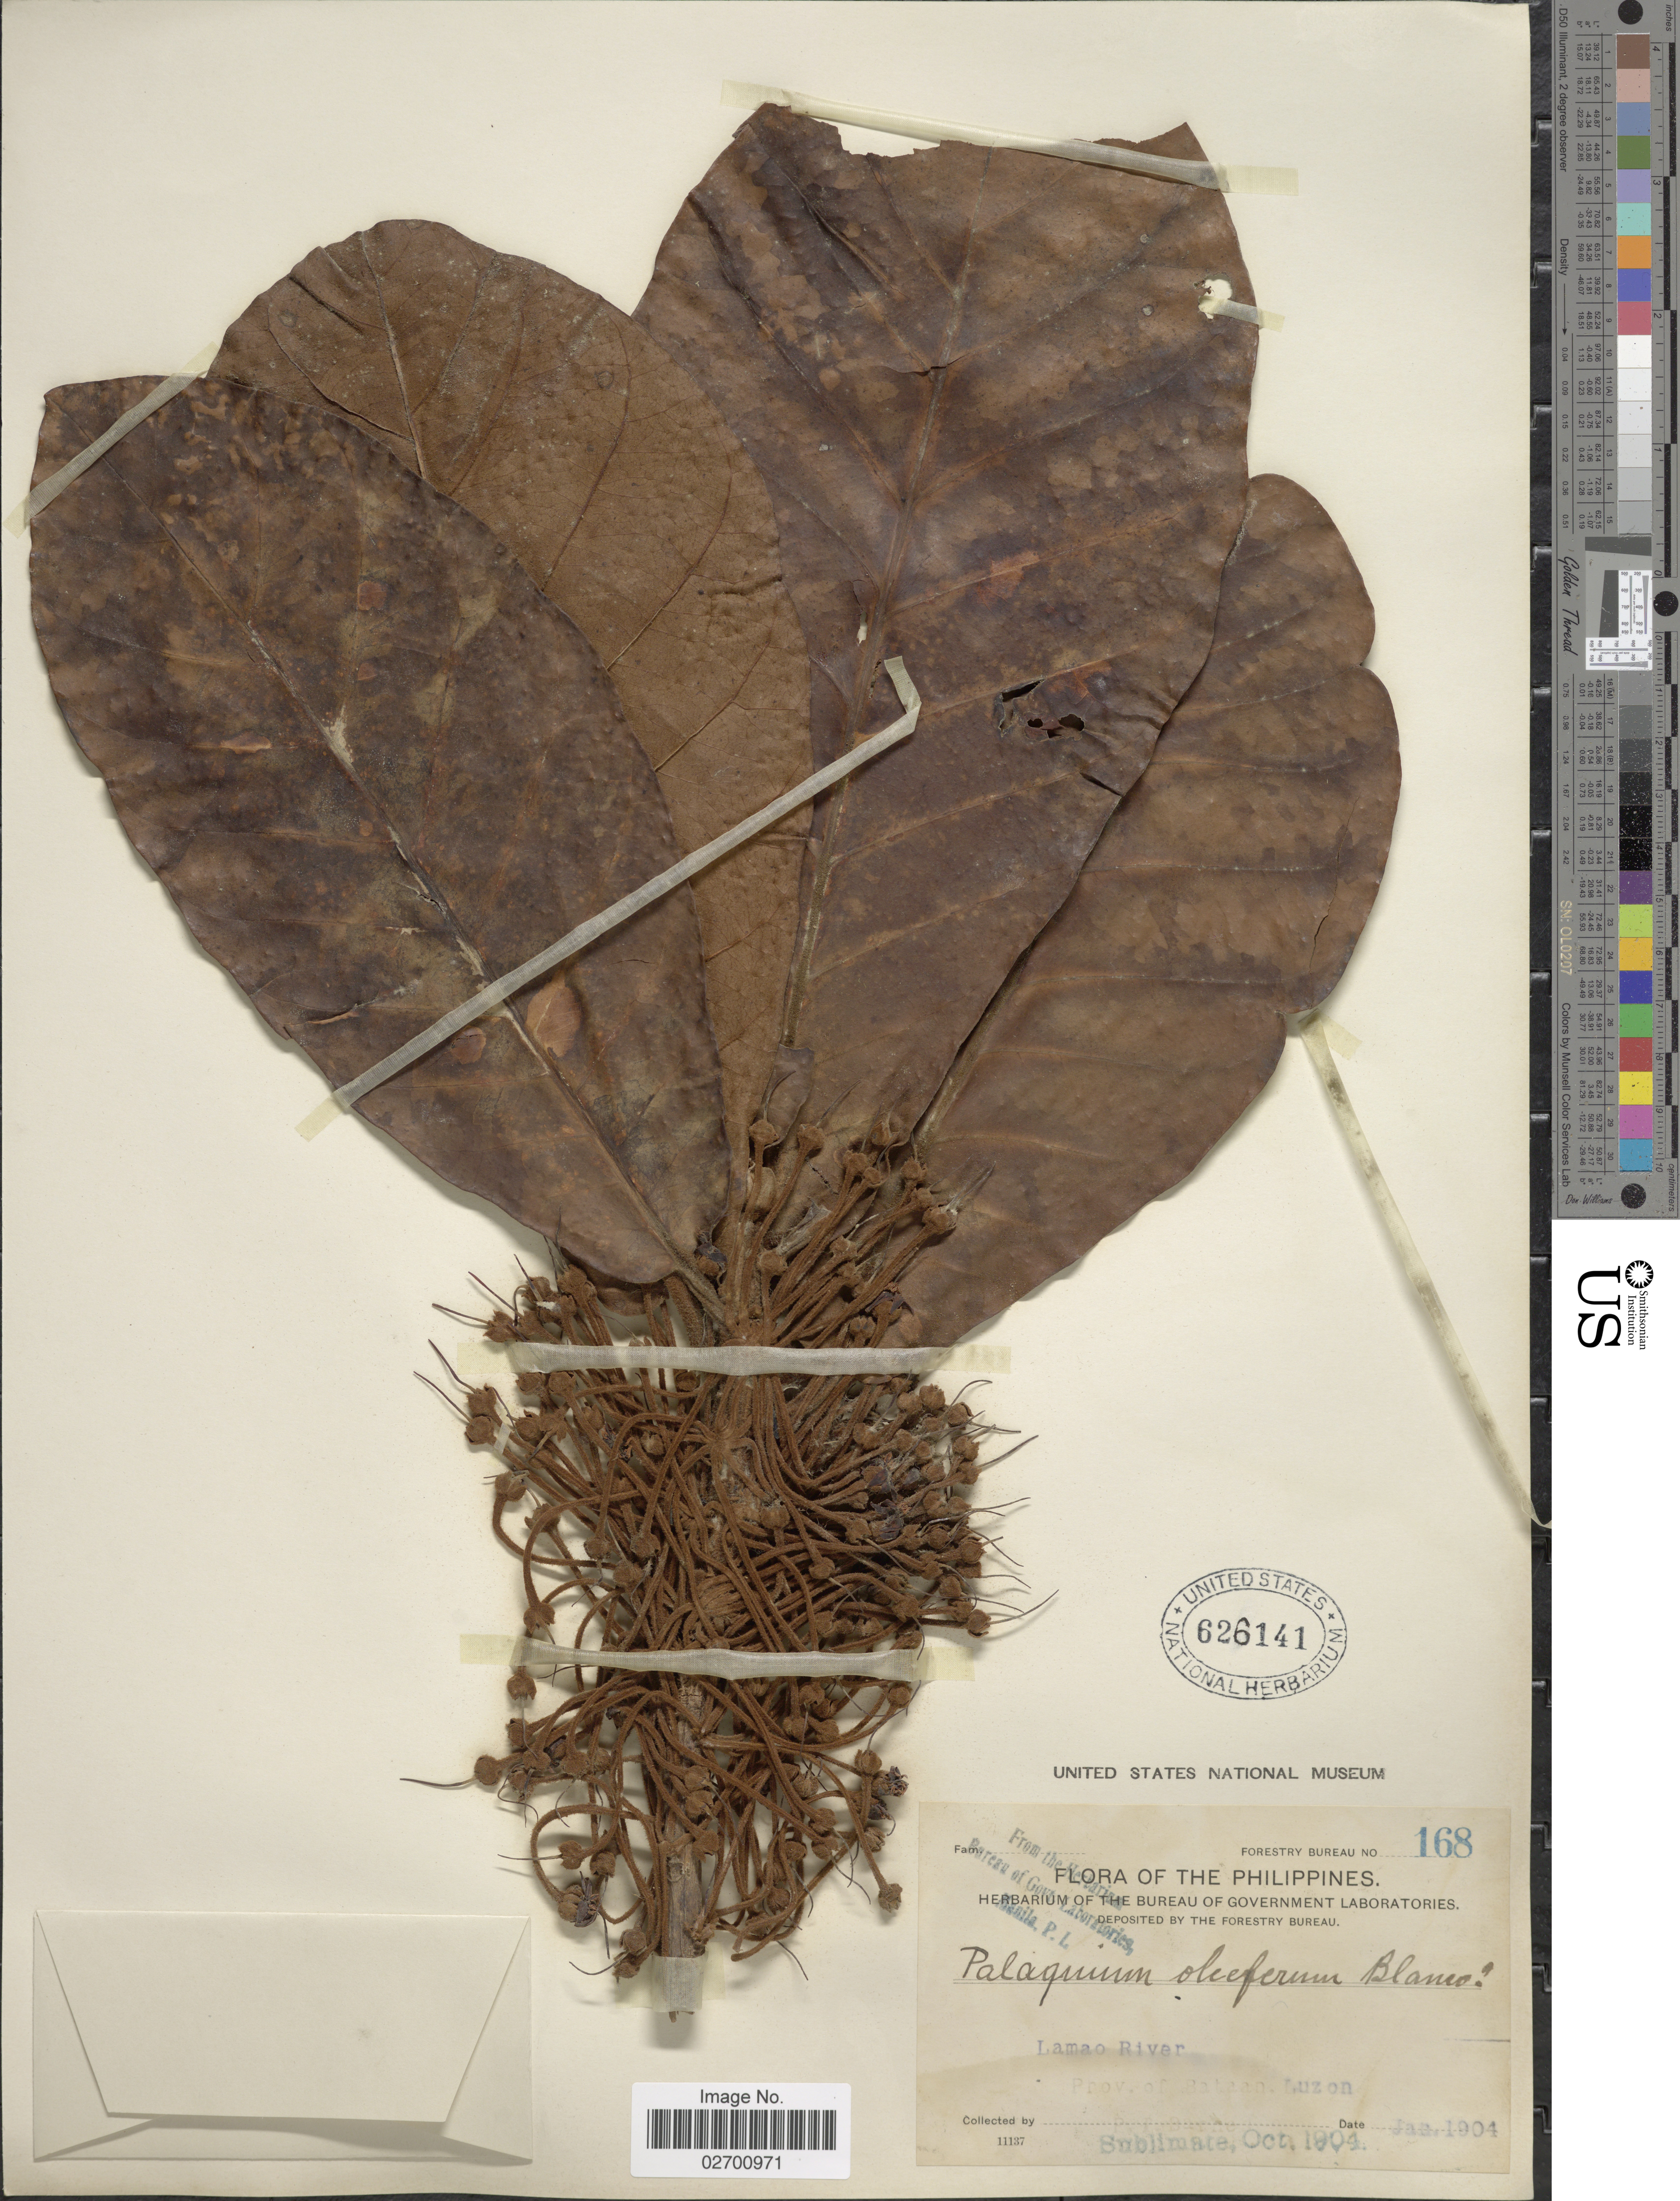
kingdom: Plantae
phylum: Tracheophyta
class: Magnoliopsida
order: Ericales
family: Sapotaceae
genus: Palaquium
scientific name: Palaquium philippense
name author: (Perr.) C.B. Rob.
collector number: Forestry Bureau 168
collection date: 1904-01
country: Philippines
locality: Lamao River, Prov. of Bataan, Luzon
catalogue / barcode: US 626141